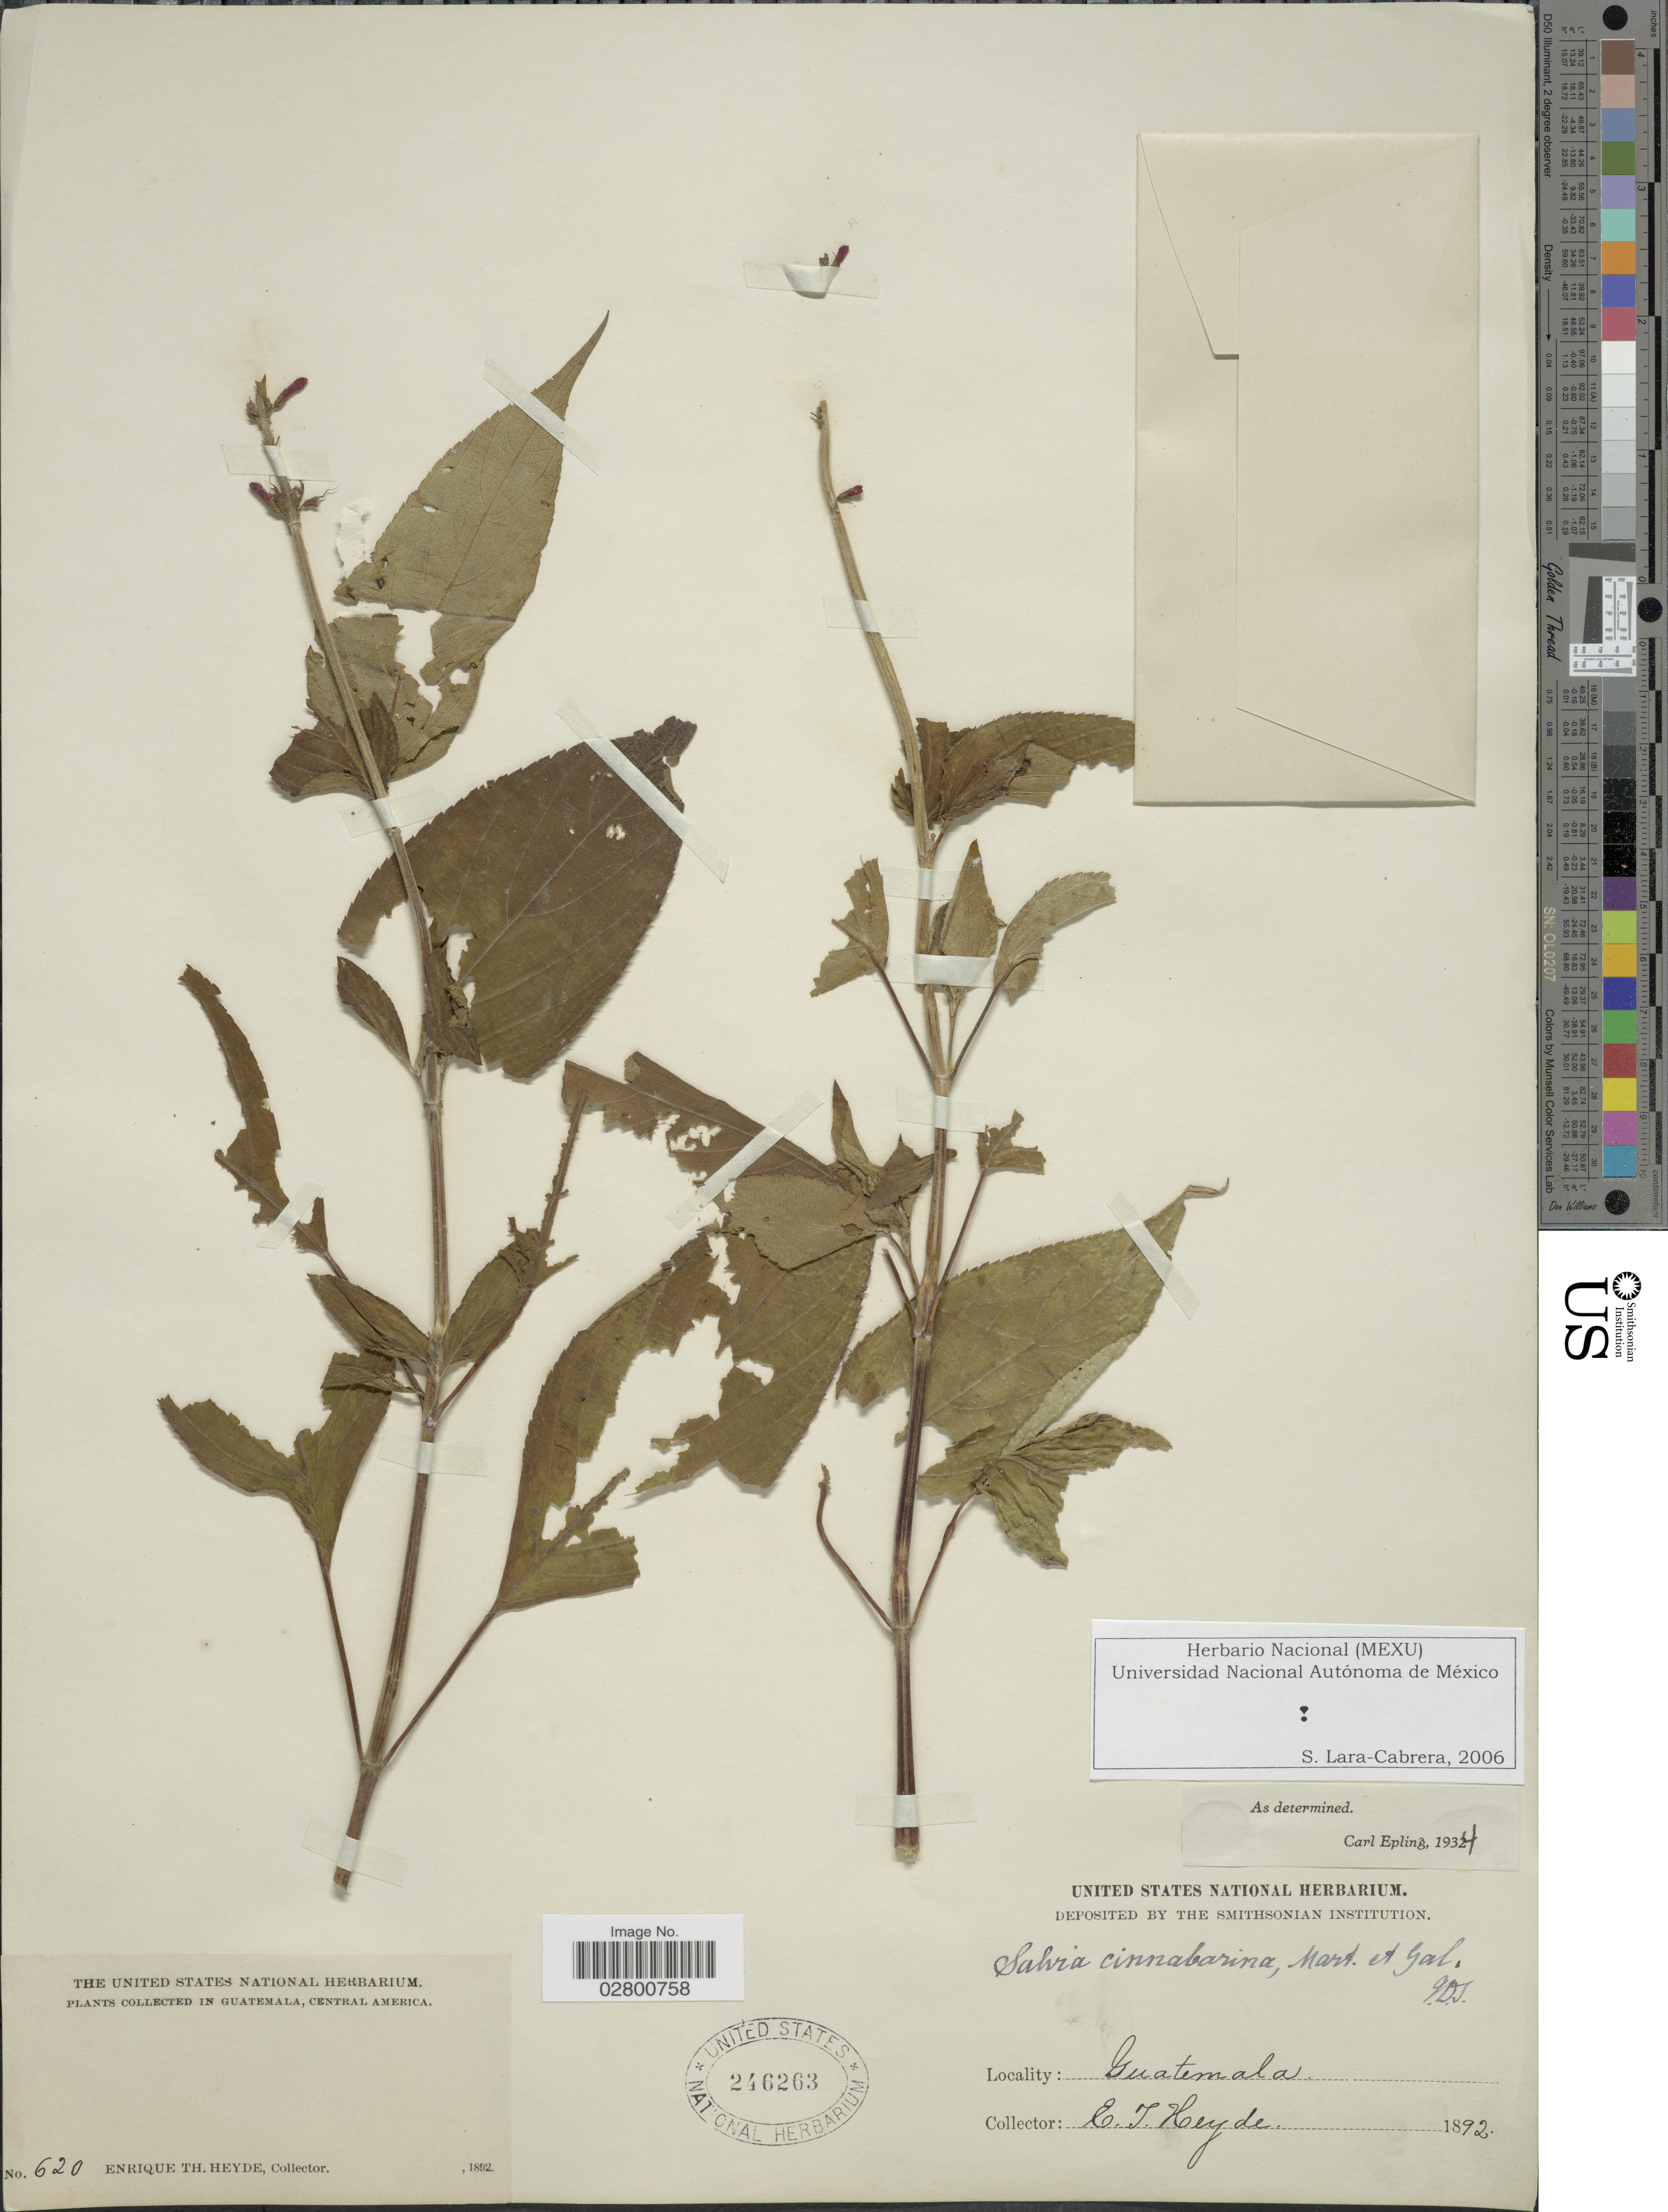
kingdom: Plantae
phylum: Tracheophyta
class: Magnoliopsida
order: Lamiales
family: Lamiaceae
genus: Salvia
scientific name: Salvia cinnabarina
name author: M. Martens & Galeotti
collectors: E. T. Heyde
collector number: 620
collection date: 1892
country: Guatemala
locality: Central America.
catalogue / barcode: US 246263